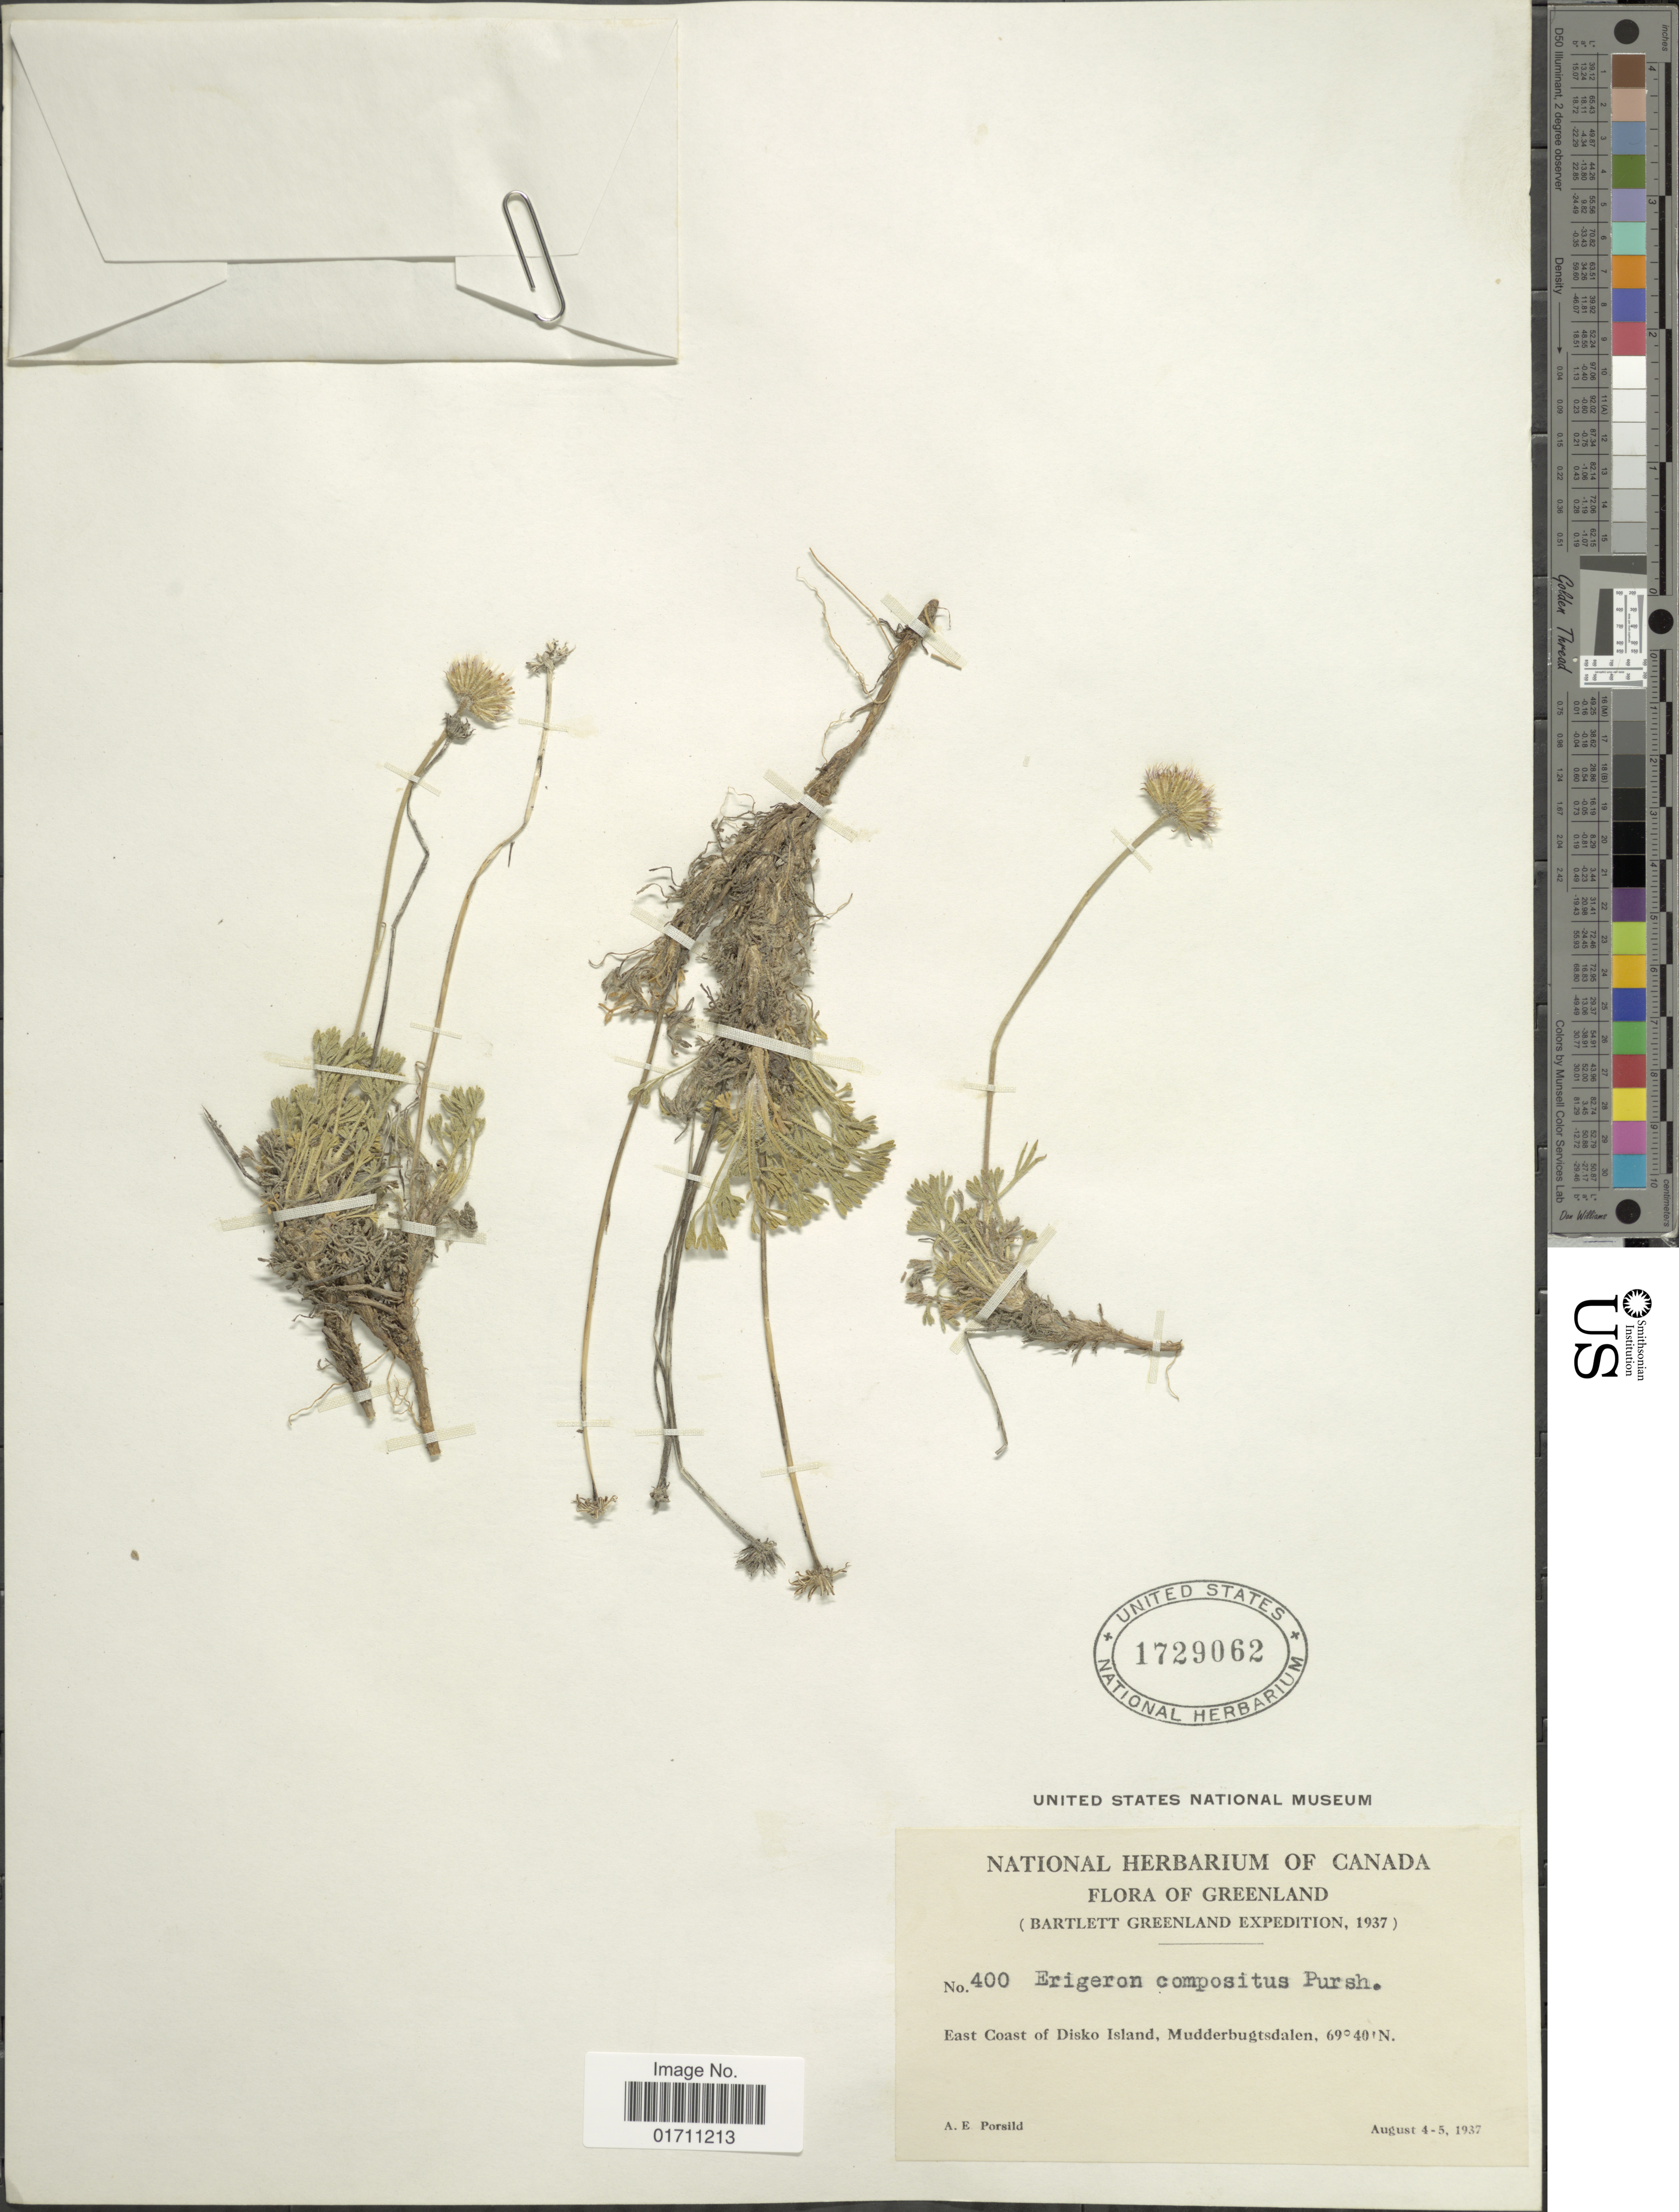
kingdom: Plantae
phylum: Tracheophyta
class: Magnoliopsida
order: Asterales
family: Asteraceae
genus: Erigeron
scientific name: Erigeron compositus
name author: Pursh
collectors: A. E. Porsild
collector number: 400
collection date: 1937-08-04/1937-08-05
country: Greenland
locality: East Coast of Disko Island, Mudderbugtsdalen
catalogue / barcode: US 1729062